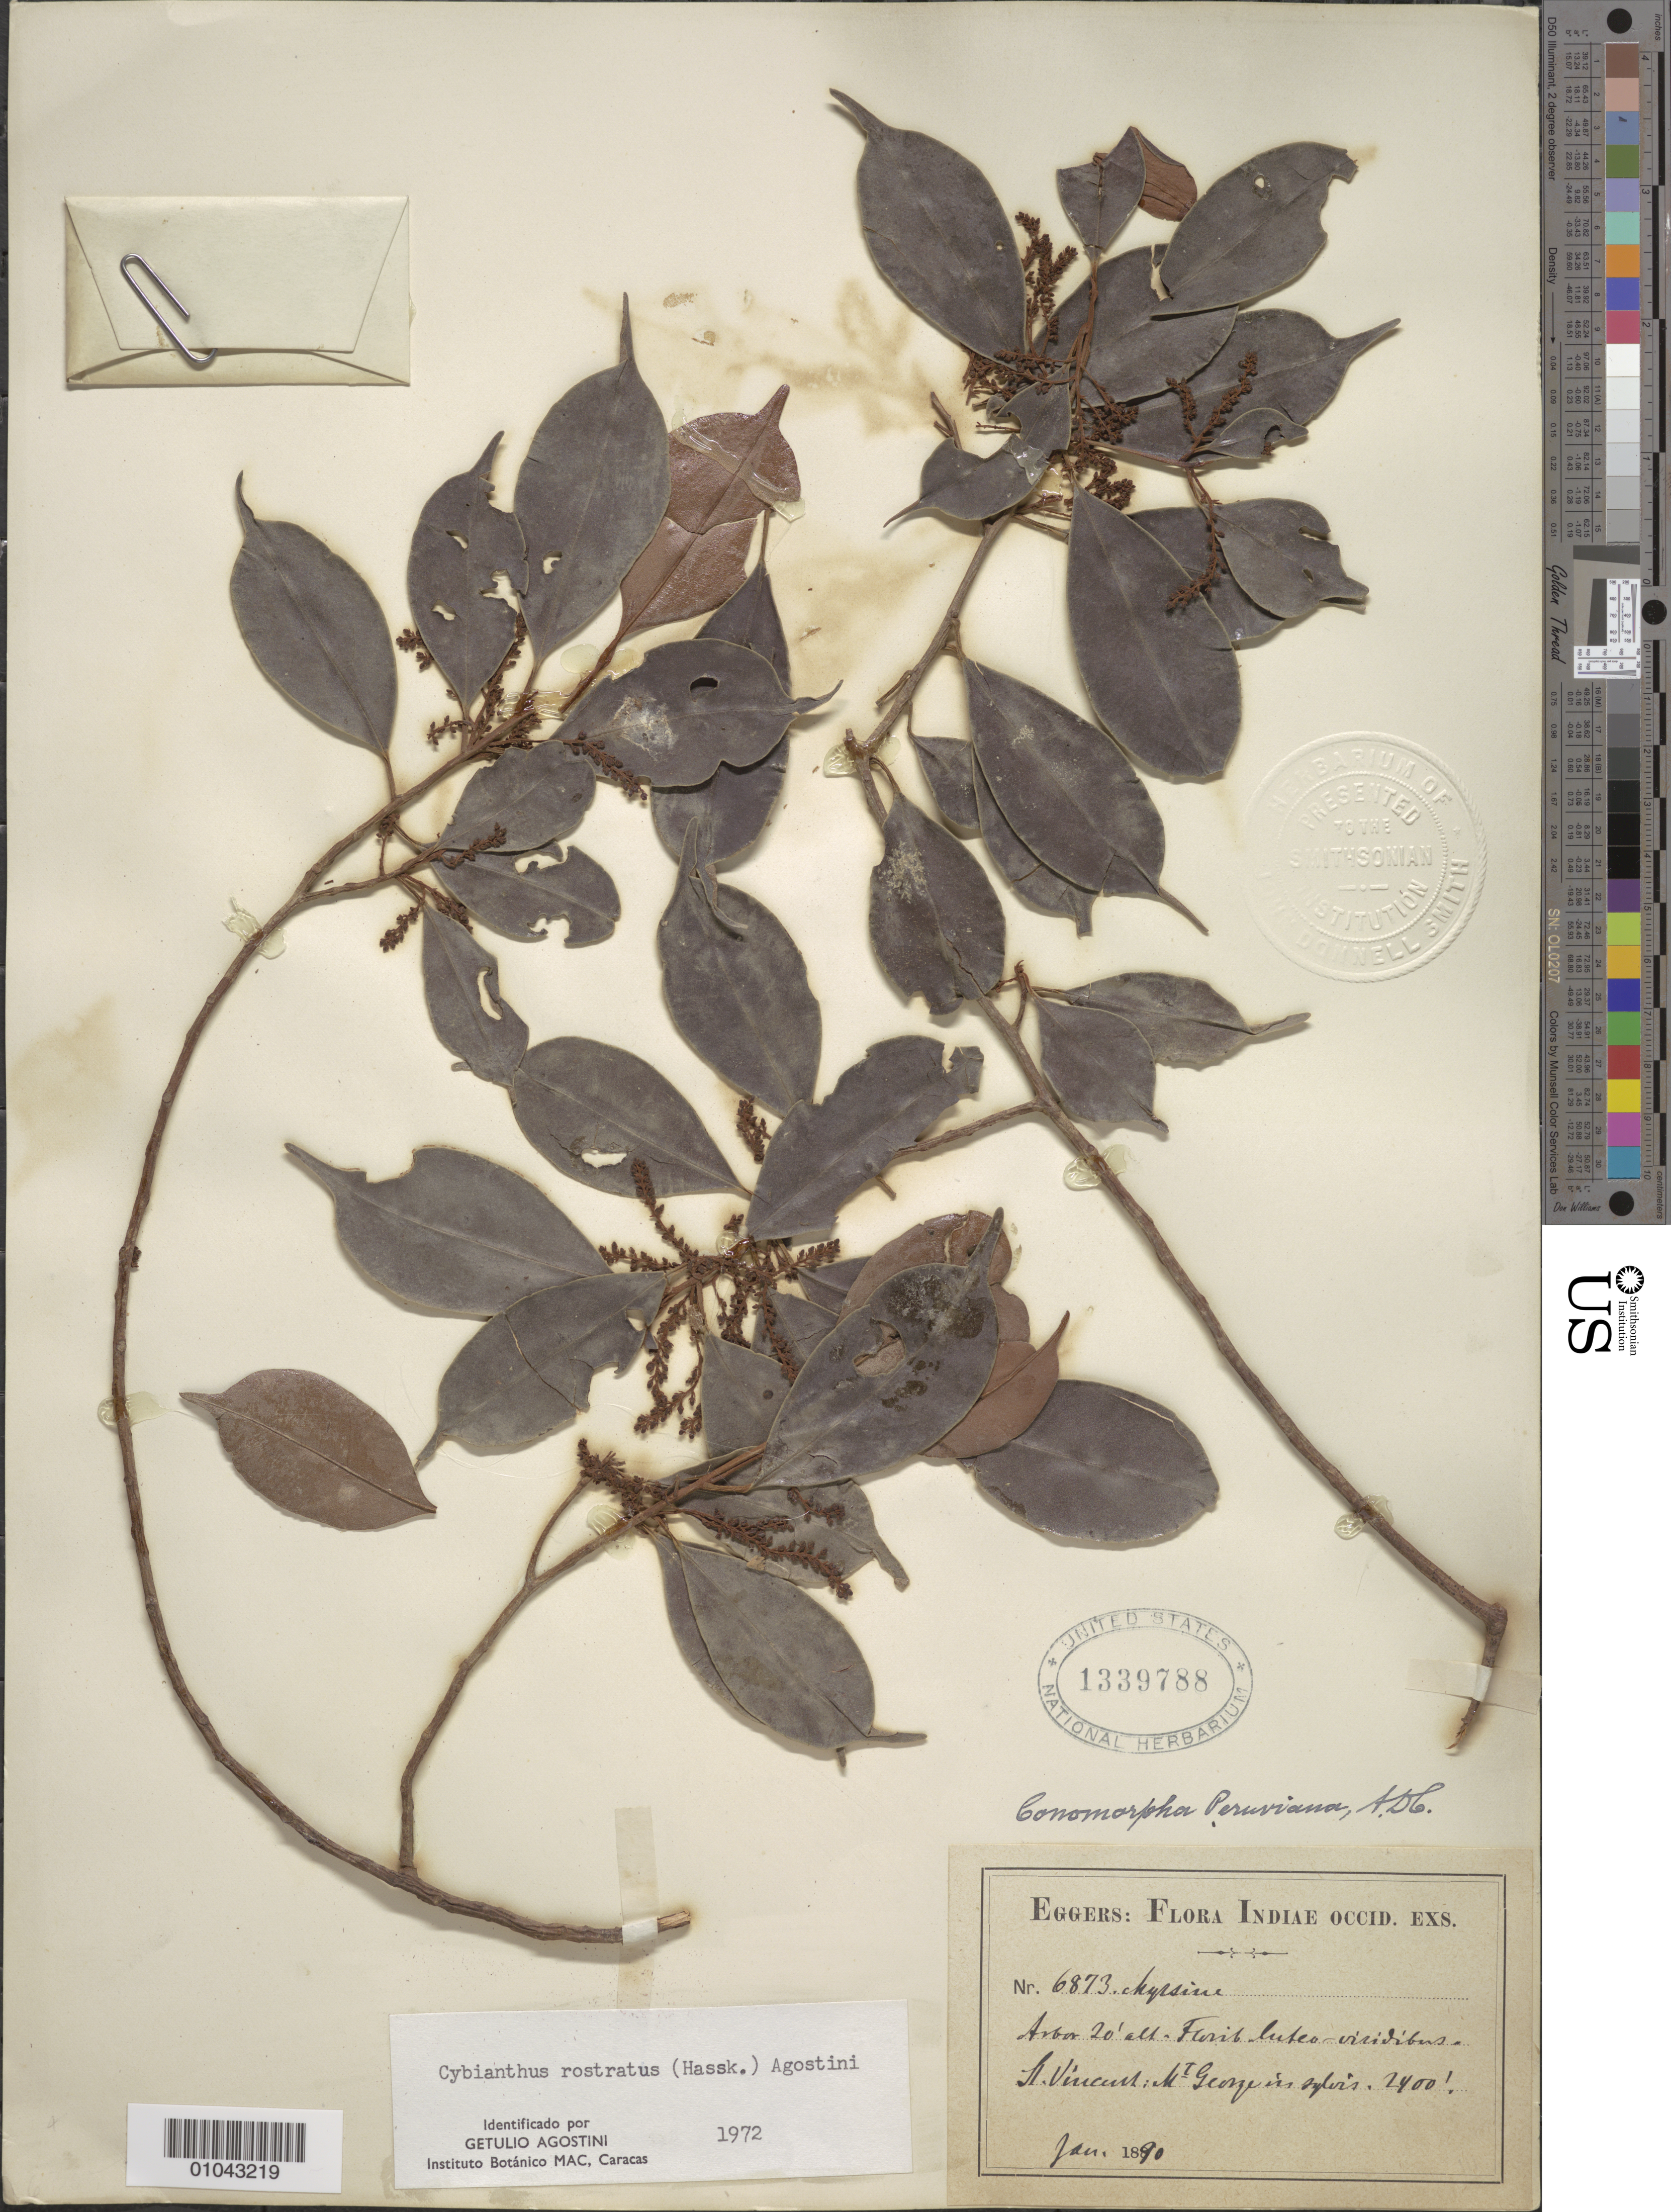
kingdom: Plantae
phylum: Tracheophyta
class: Magnoliopsida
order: Ericales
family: Primulaceae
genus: Cybianthus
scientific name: Cybianthus rostratus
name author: (Hassk.) G. Agostini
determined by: Agostini, G.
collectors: H. F. A. von Eggers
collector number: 6873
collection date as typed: Jan 1890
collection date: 1890-01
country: St. Vincent - Grenadines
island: St. Vincent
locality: Mt. St. George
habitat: In sylvis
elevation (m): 732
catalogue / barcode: US 1339788